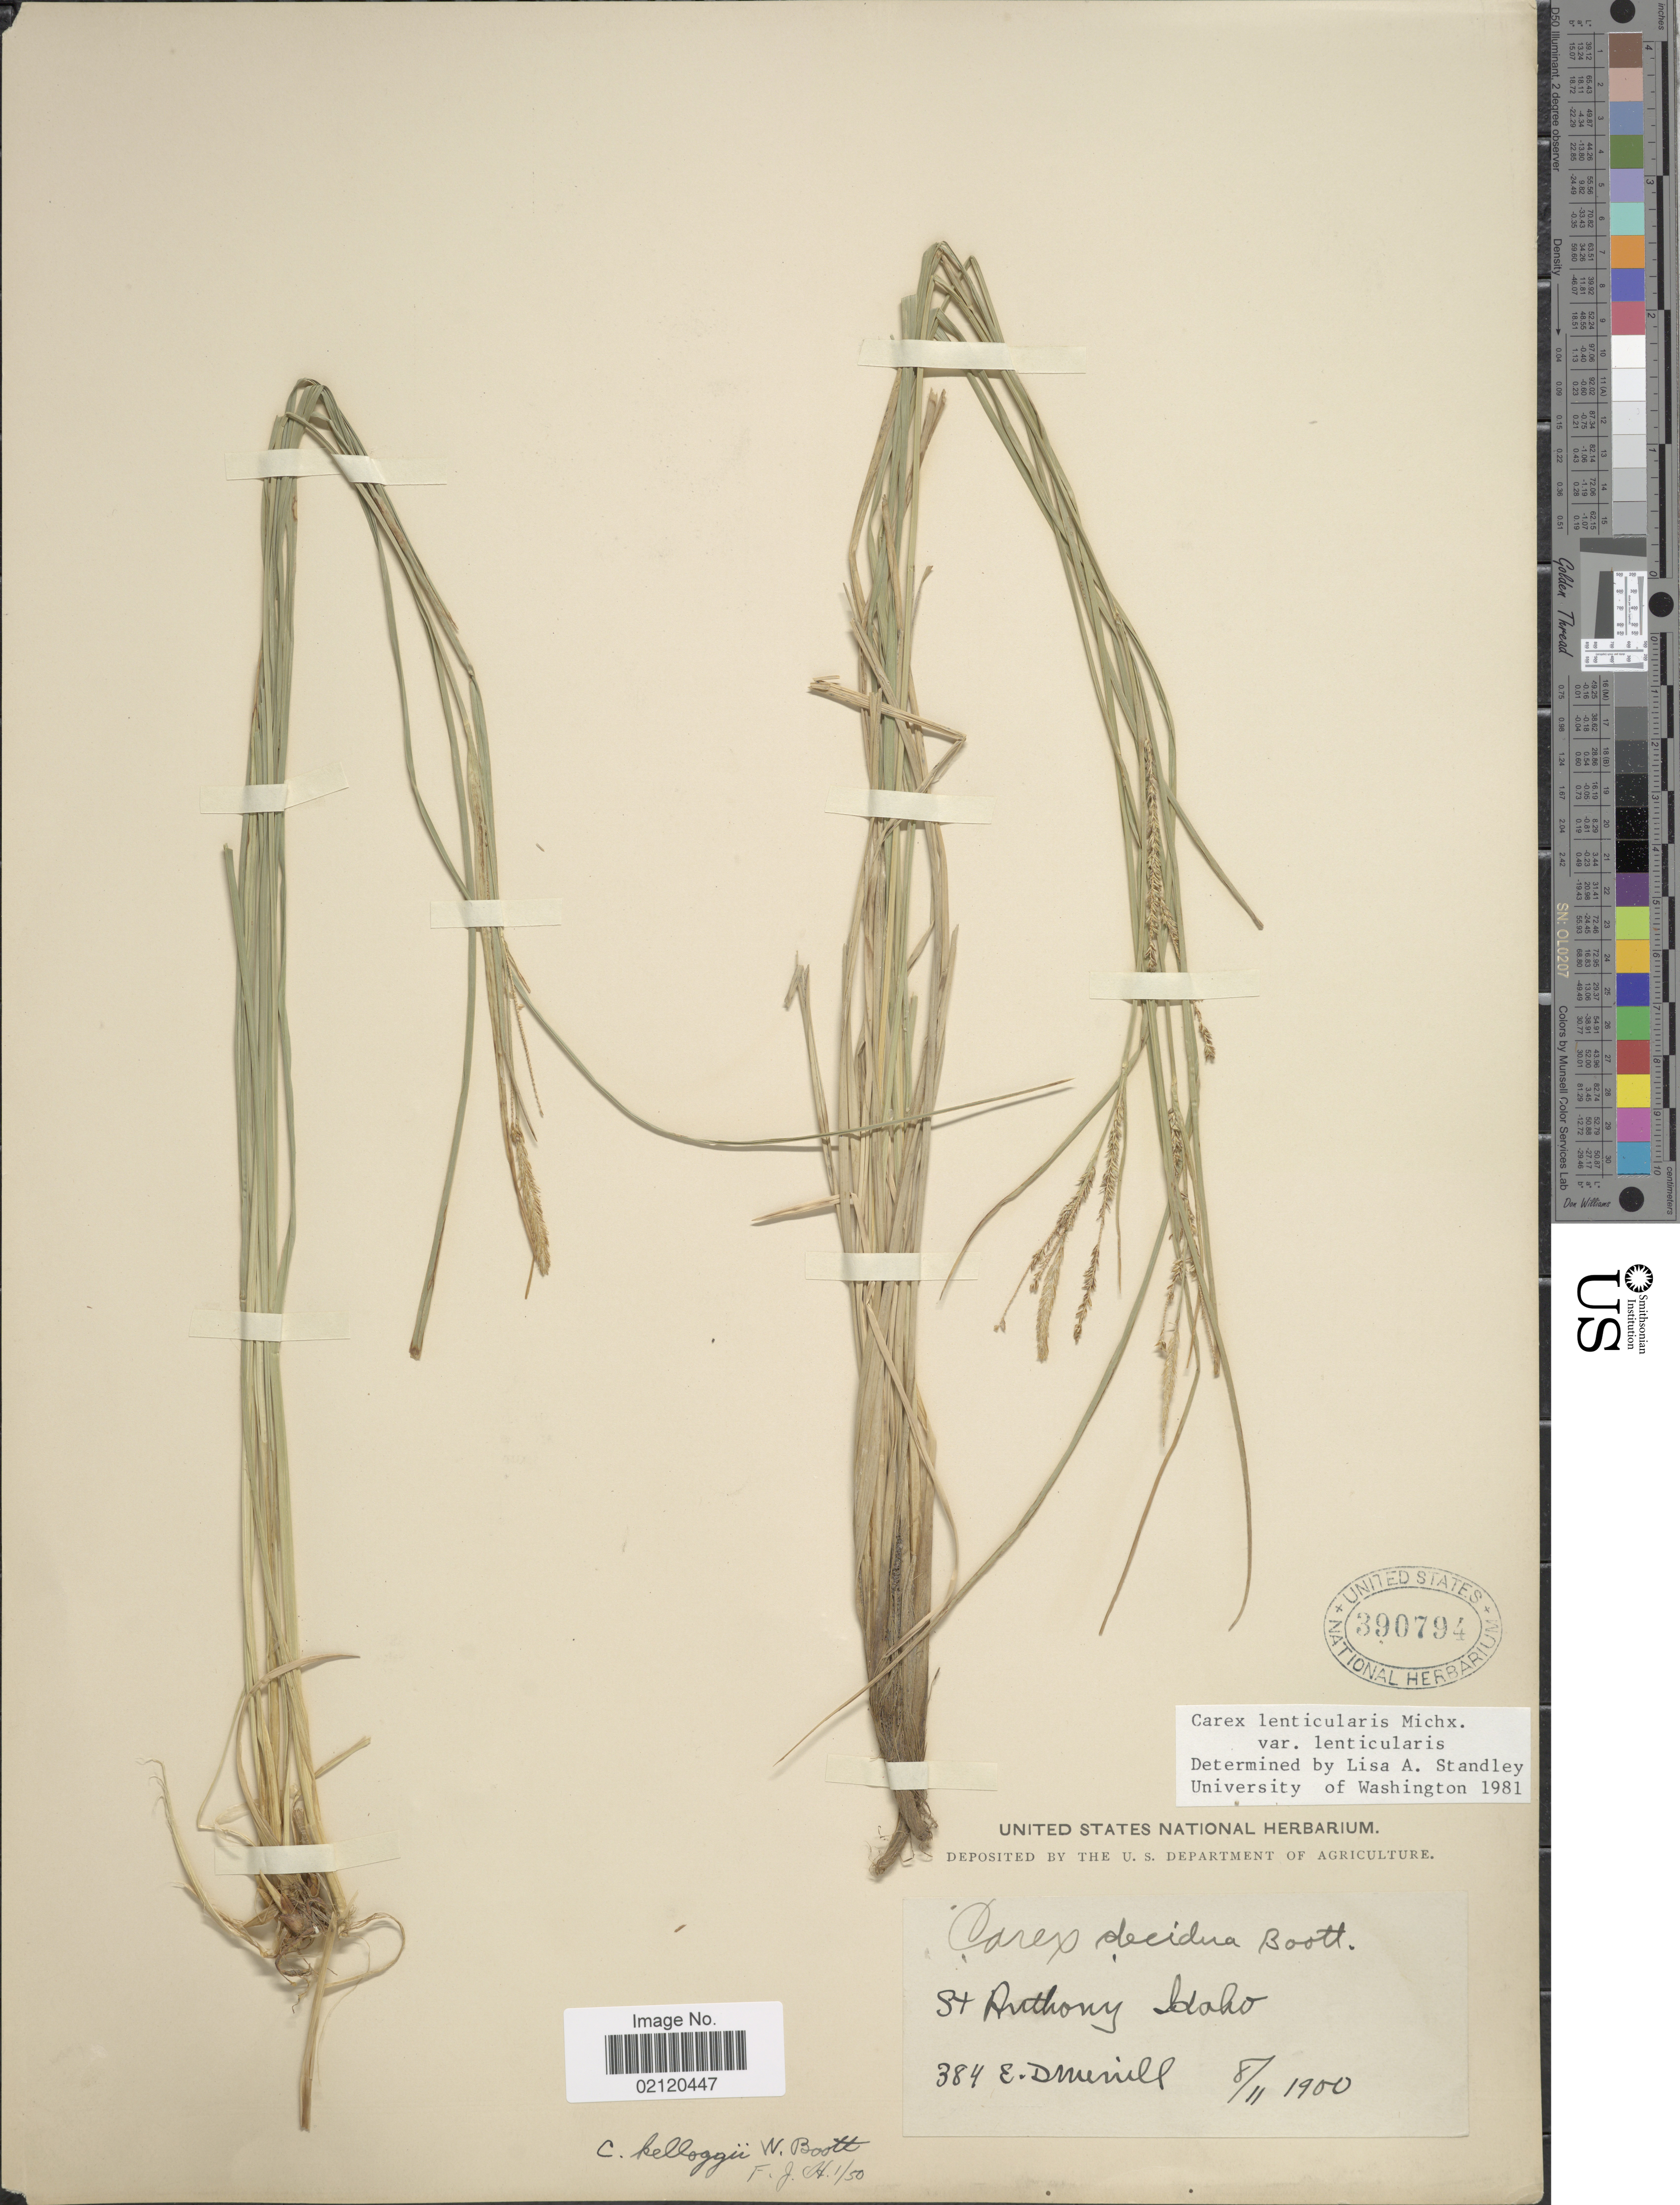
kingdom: Plantae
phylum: Tracheophyta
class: Liliopsida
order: Poales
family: Cyperaceae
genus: Carex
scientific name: Carex lenticularis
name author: Michx.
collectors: E. D. Merrill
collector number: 384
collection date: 1900-08-11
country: United States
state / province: Idaho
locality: St. Anthony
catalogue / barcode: US 390794